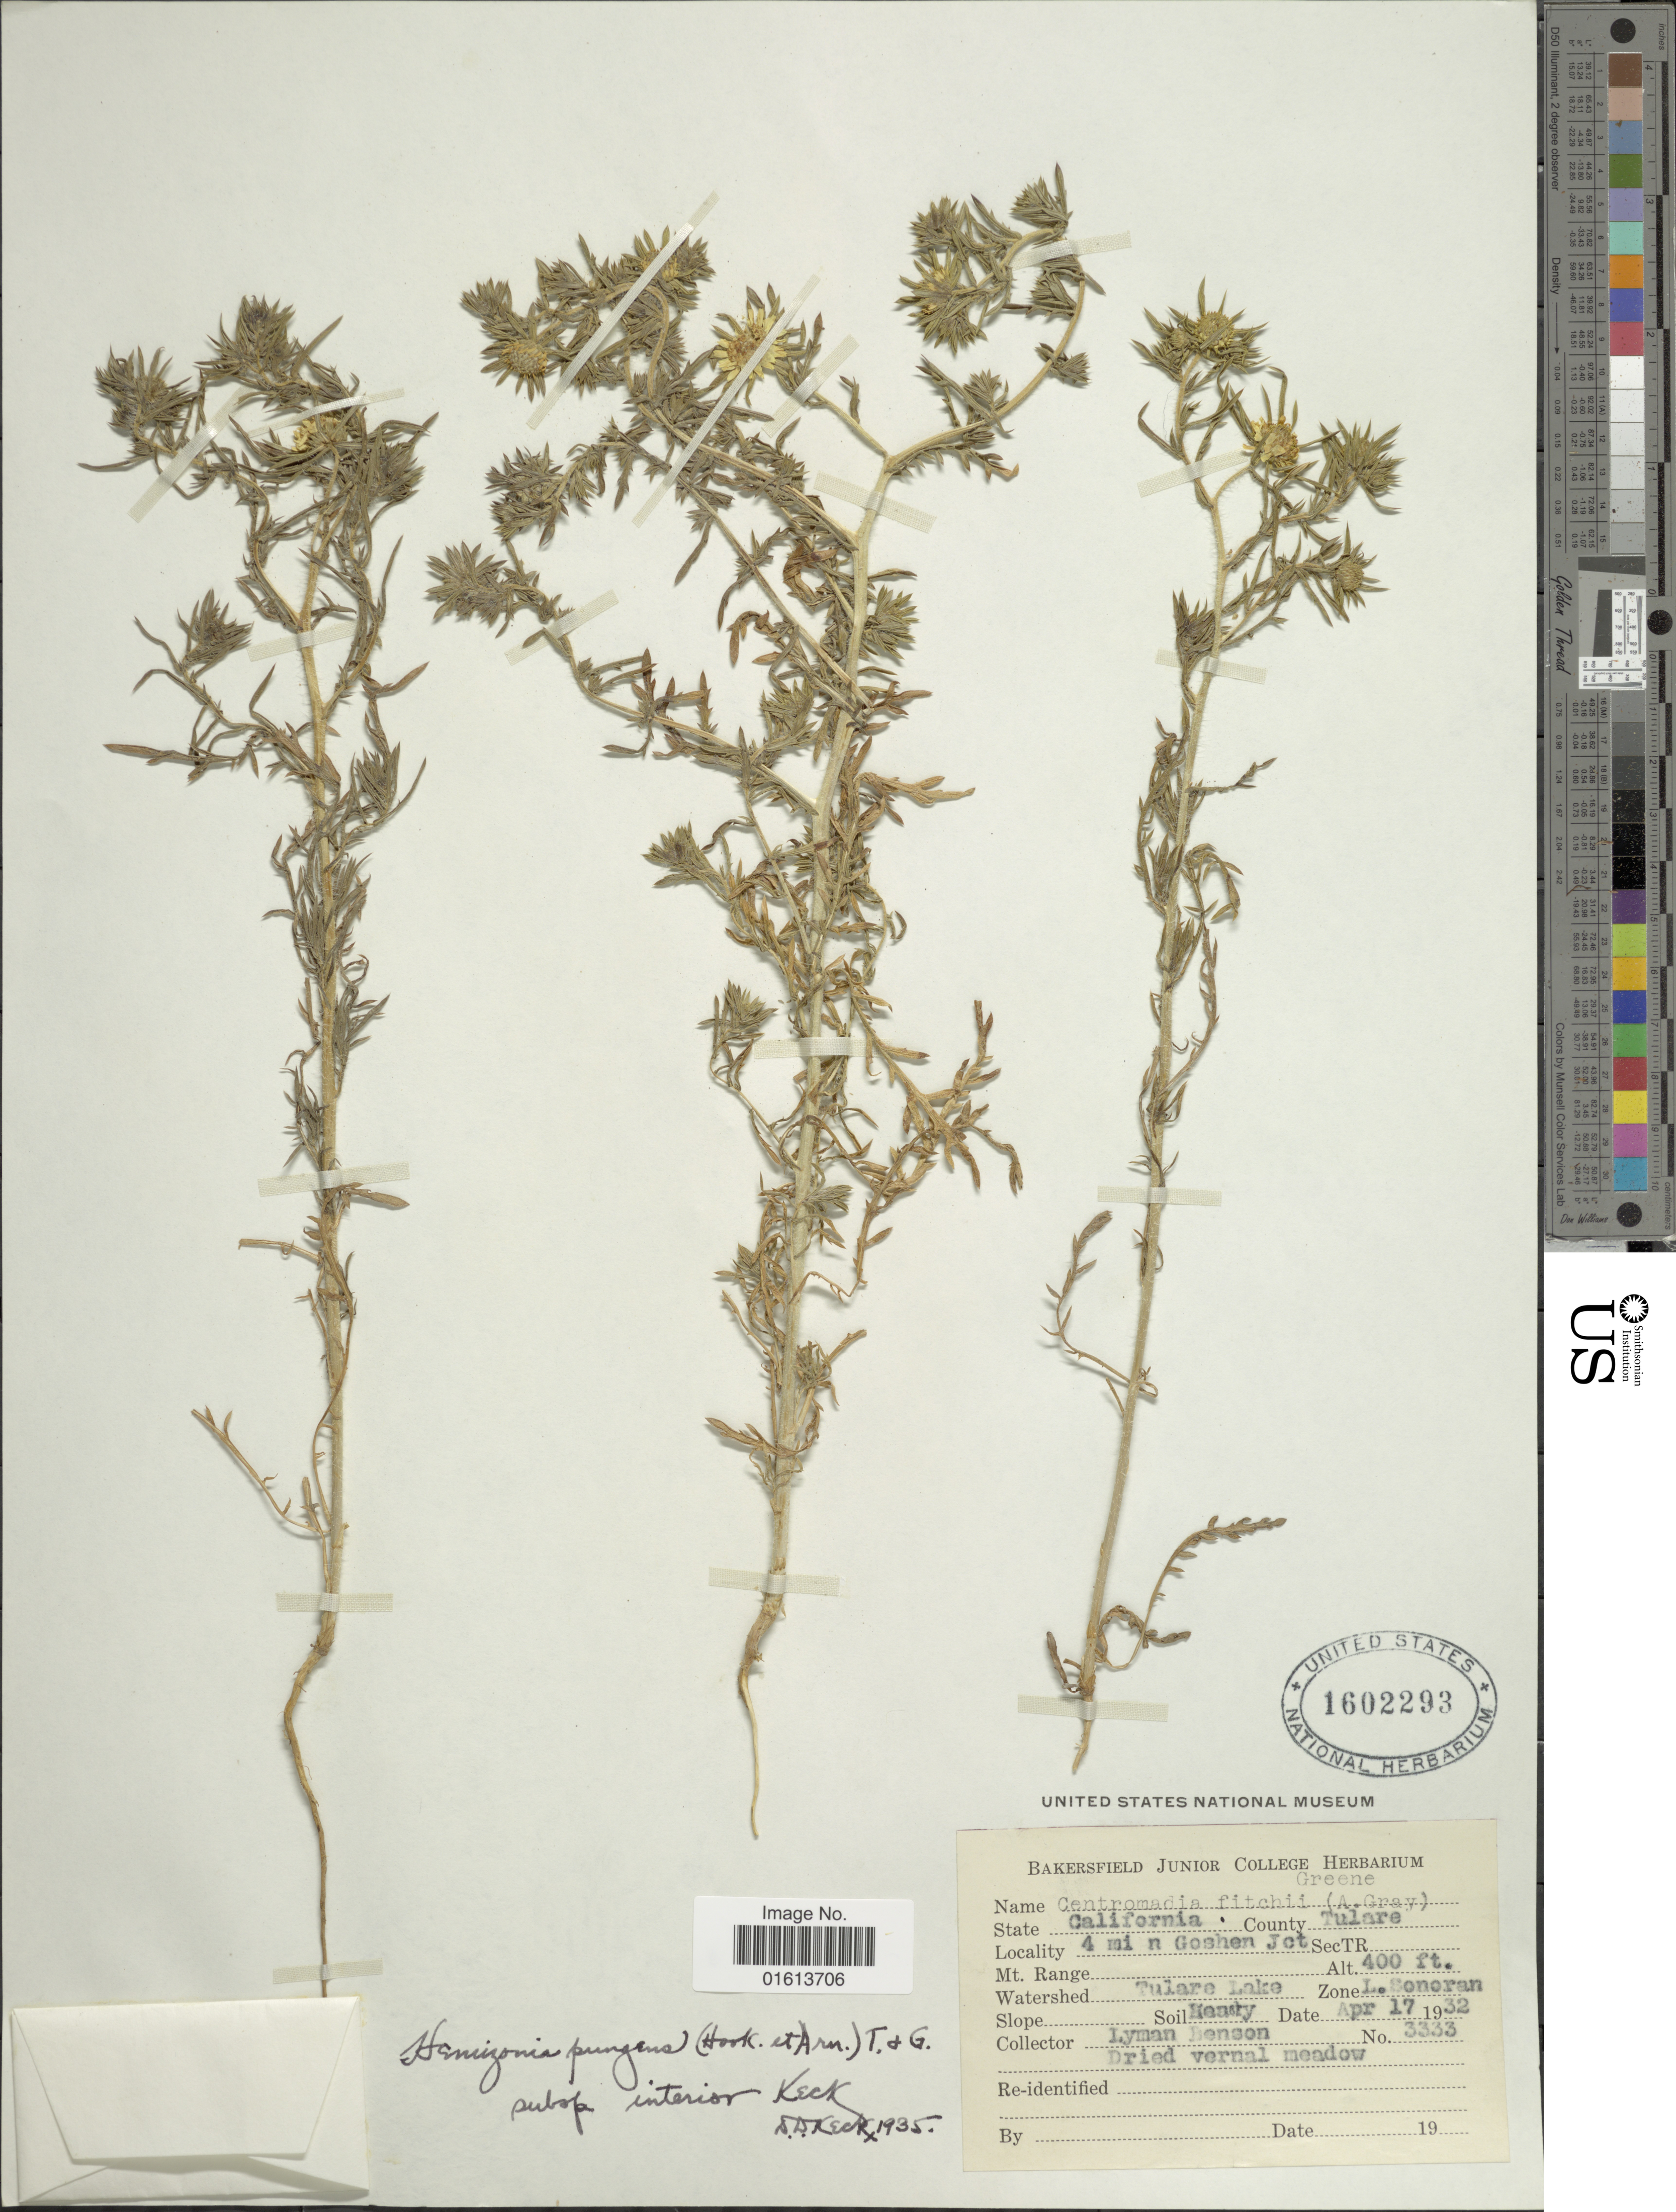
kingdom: Plantae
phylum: Tracheophyta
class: Magnoliopsida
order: Asterales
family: Asteraceae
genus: Centromadia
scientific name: Centromadia pungens subsp. pungens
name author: Hook. & Arn.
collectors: L. D. Benson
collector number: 3333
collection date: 1932-04-17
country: United States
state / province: California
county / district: Tulare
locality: California. County Tulare. 4 mi. n. Goshen Jct.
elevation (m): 122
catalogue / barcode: US 1602293